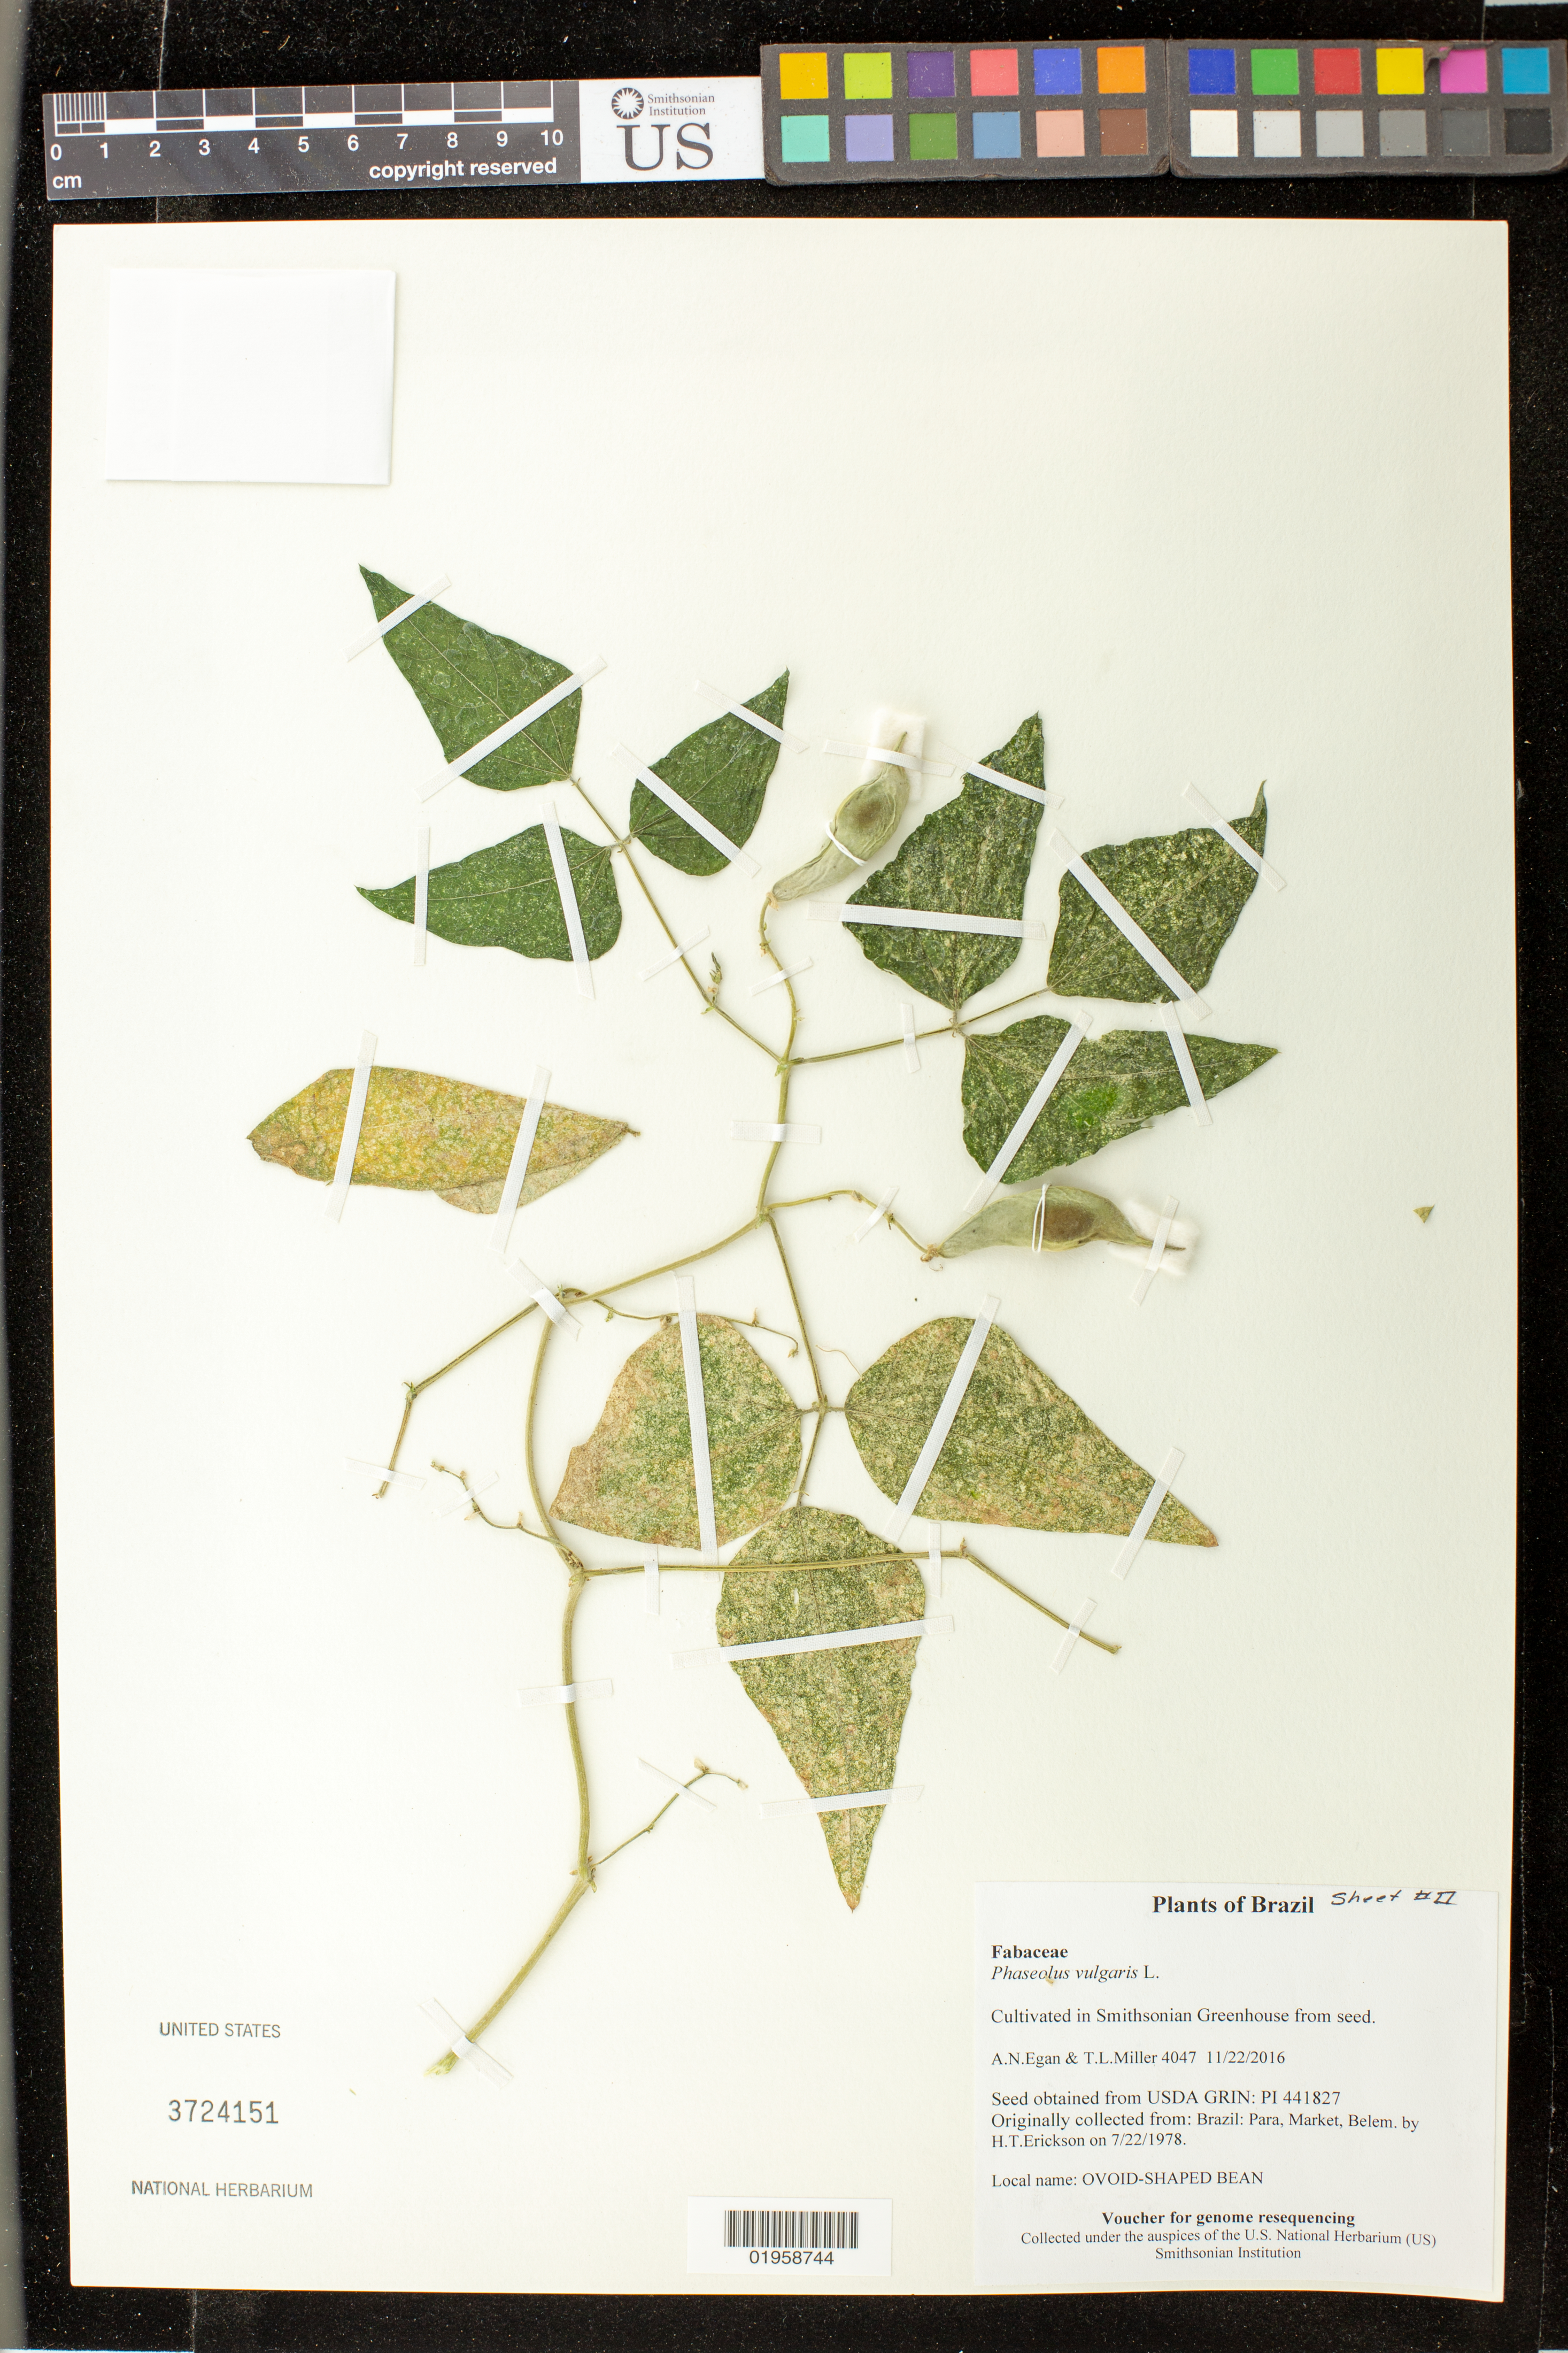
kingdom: Plantae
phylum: Tracheophyta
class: Magnoliopsida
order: Fabales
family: Fabaceae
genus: Phaseolus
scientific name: Phaseolus vulgaris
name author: L.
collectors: A. N. Egan & T. L. Miller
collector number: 4047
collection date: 2016-11-22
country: United States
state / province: Maryland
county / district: Prince George's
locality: Smithsonian's Museum Support Ctr; 4210 Suitland Pkwy., NMNH Botany Research Greenhouses. Suitland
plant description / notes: Originally collected in Brazil, Para, Market, Belem, on 1978-07-18. H.T.Erickson (collector); Grown from seed acquired from the USDA's GRIN seed bank.; Ovoid-Shaped Bean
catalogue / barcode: US 3714151